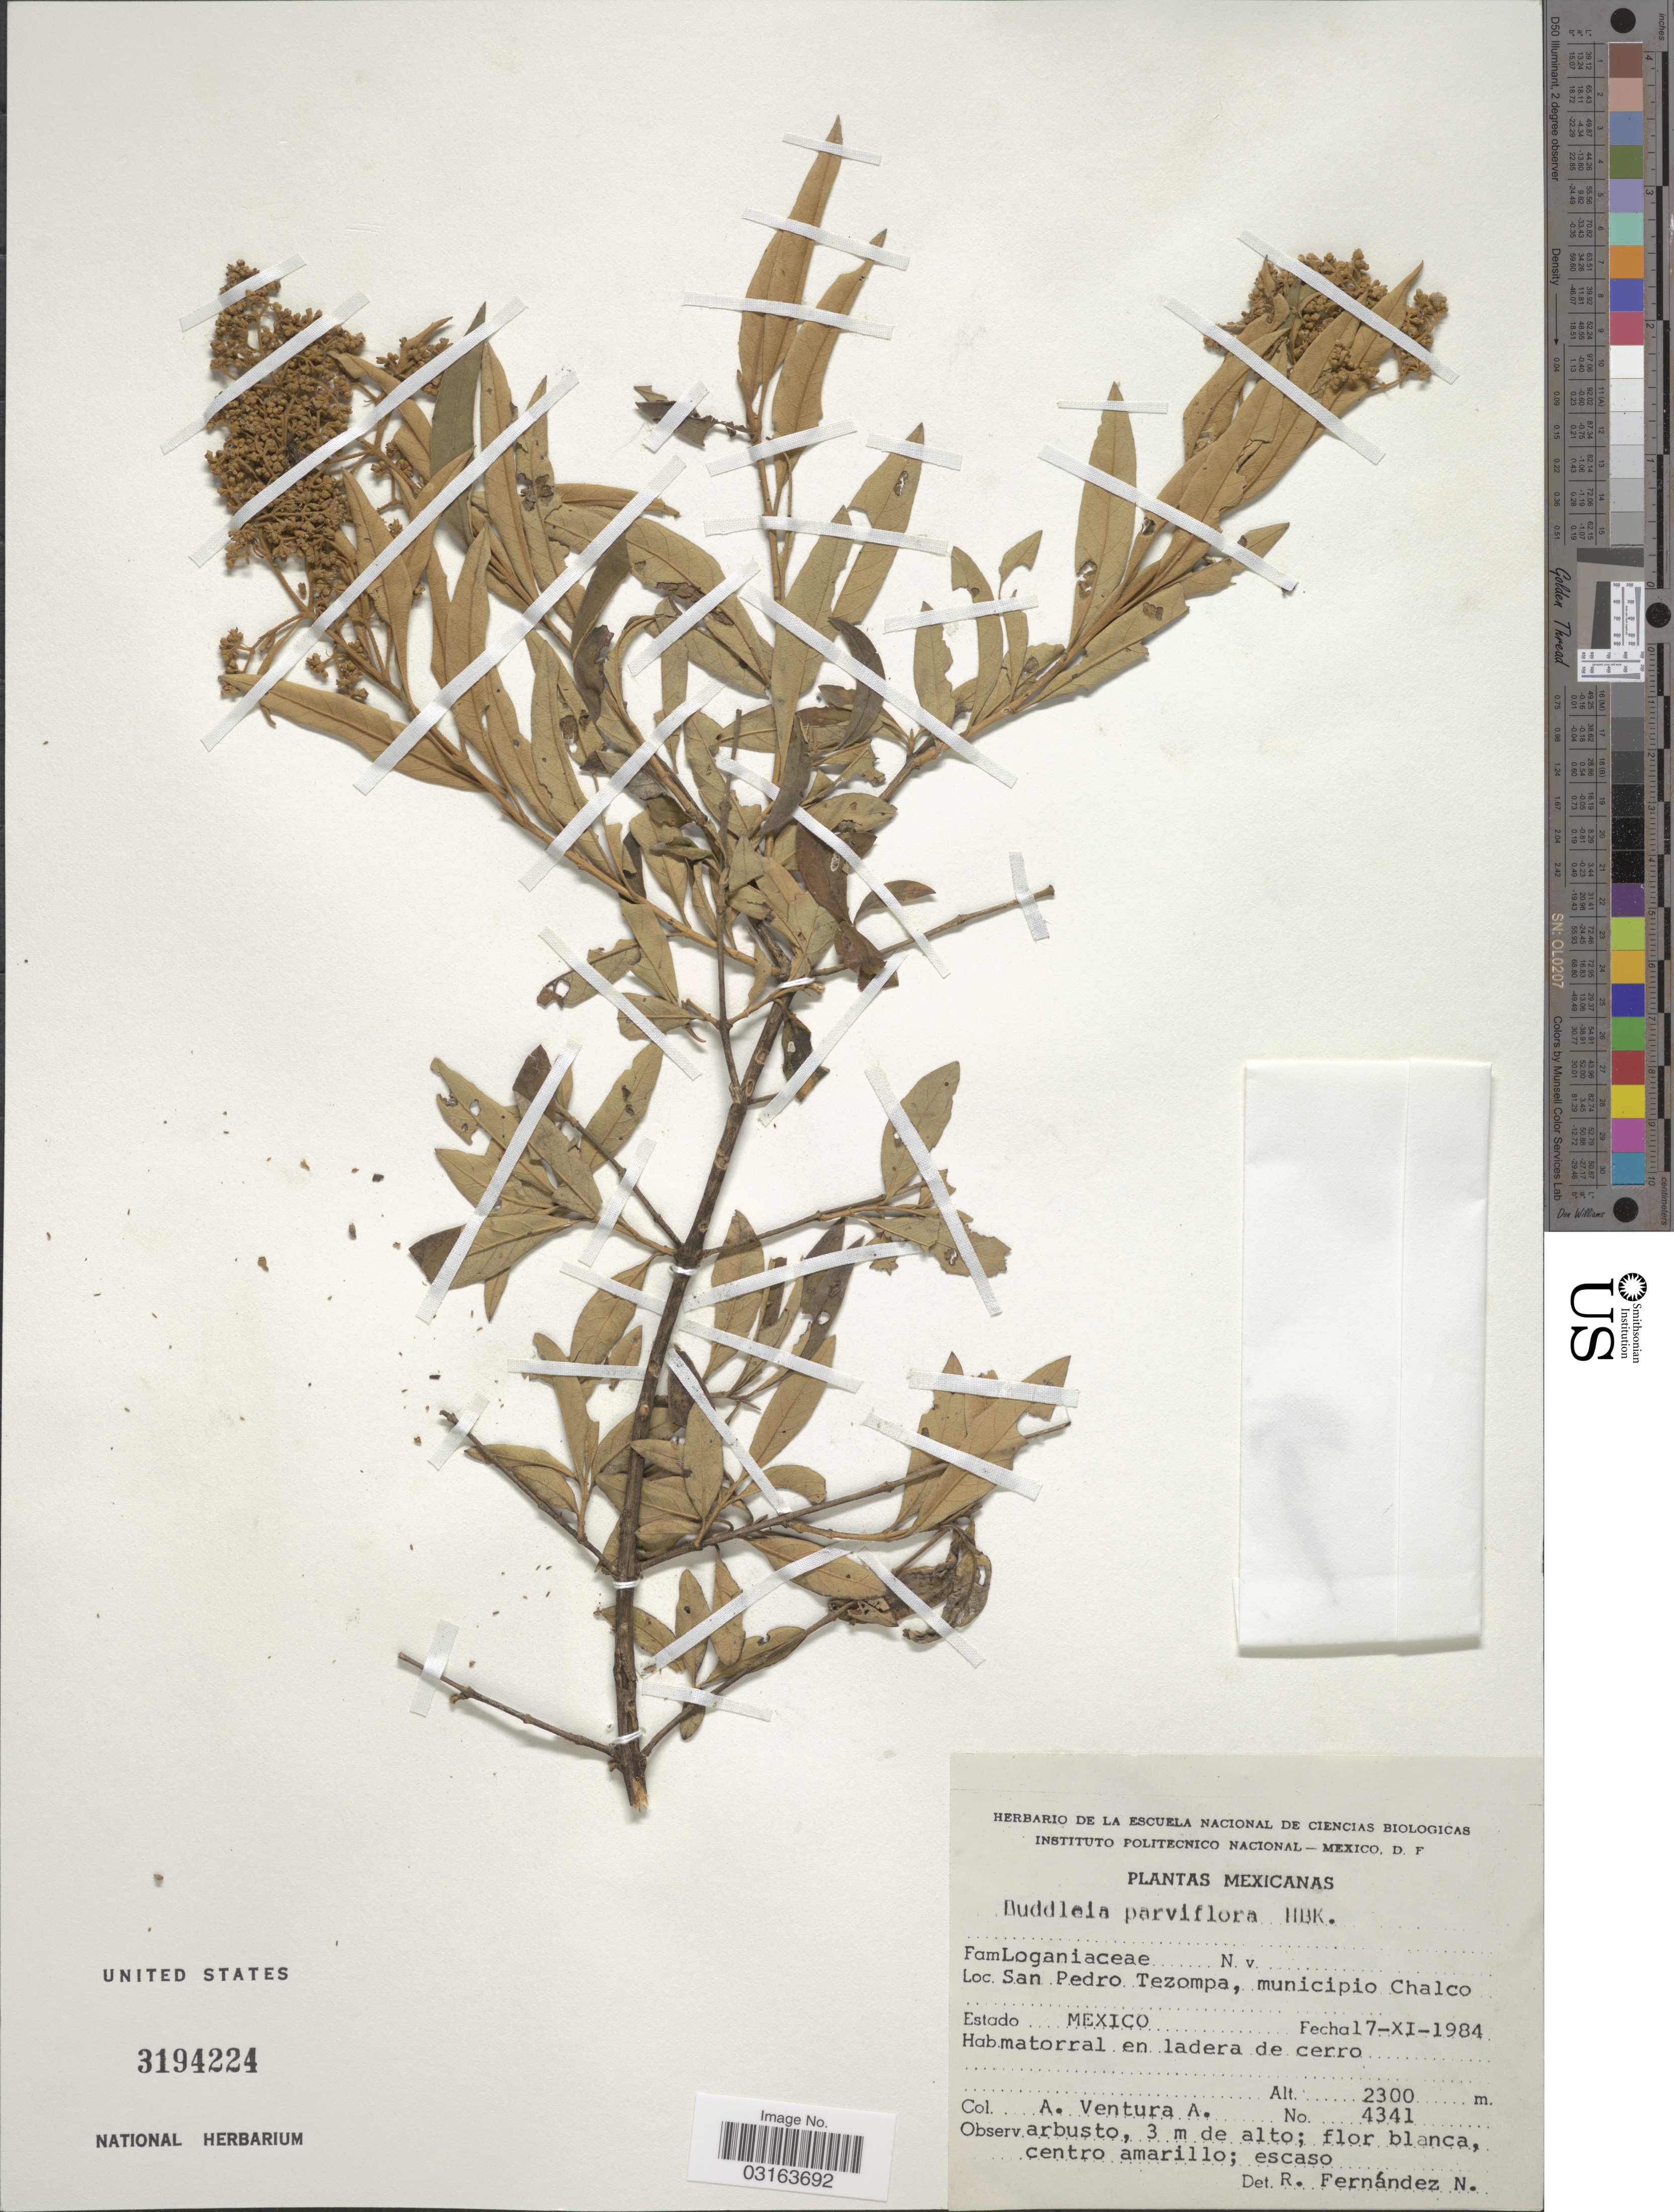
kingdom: Plantae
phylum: Tracheophyta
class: Magnoliopsida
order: Lamiales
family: Scrophulariaceae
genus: Buddleja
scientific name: Buddleja parviflora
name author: Kunth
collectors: A. Ventura A.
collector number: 4341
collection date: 1984-11-17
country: Mexico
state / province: México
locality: San Pedro Tezompa, municipio Chalco.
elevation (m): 2300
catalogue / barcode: US 3194224